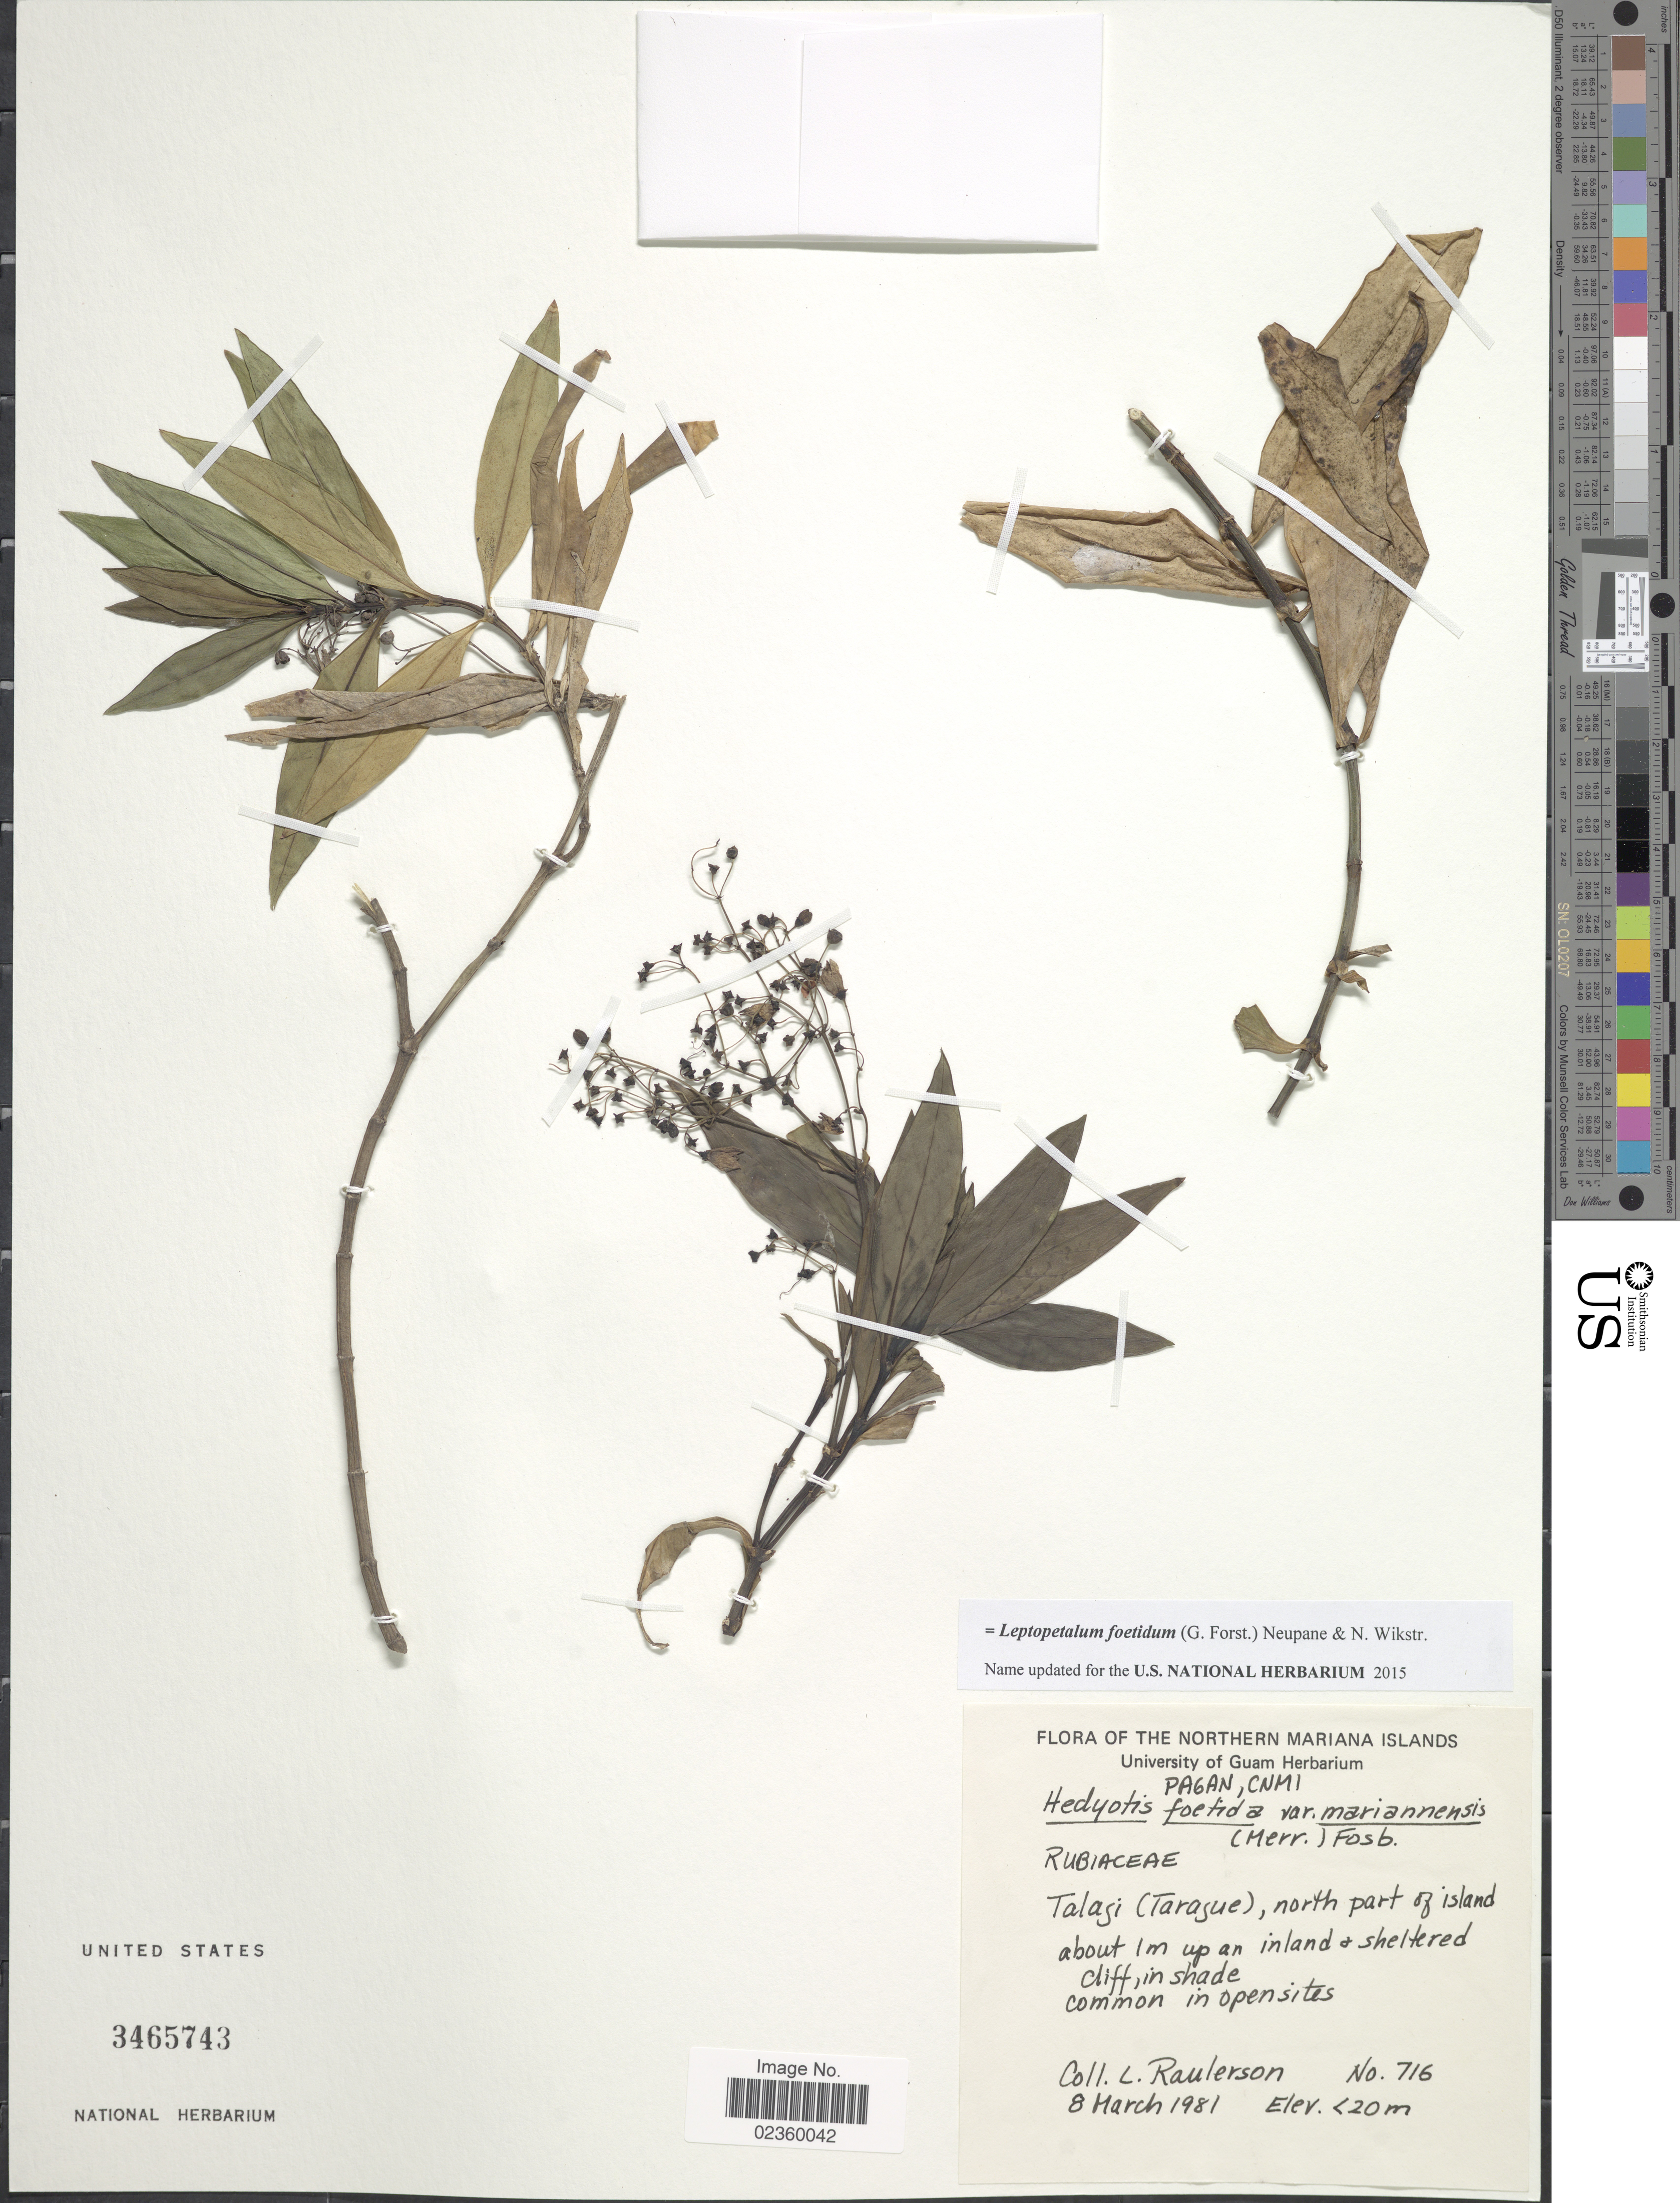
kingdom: Plantae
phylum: Tracheophyta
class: Magnoliopsida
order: Gentianales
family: Rubiaceae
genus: Leptopetalum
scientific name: Leptopetalum foetidum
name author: (G. Forst.) Neupane & N. Wikstr.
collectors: L. Raulerson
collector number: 716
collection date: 1981-03-08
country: Northern Mariana Islands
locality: Pagan. CNMI. Talagi (Tarague), north part of island about 1 m.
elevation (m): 20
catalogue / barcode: US 3465743